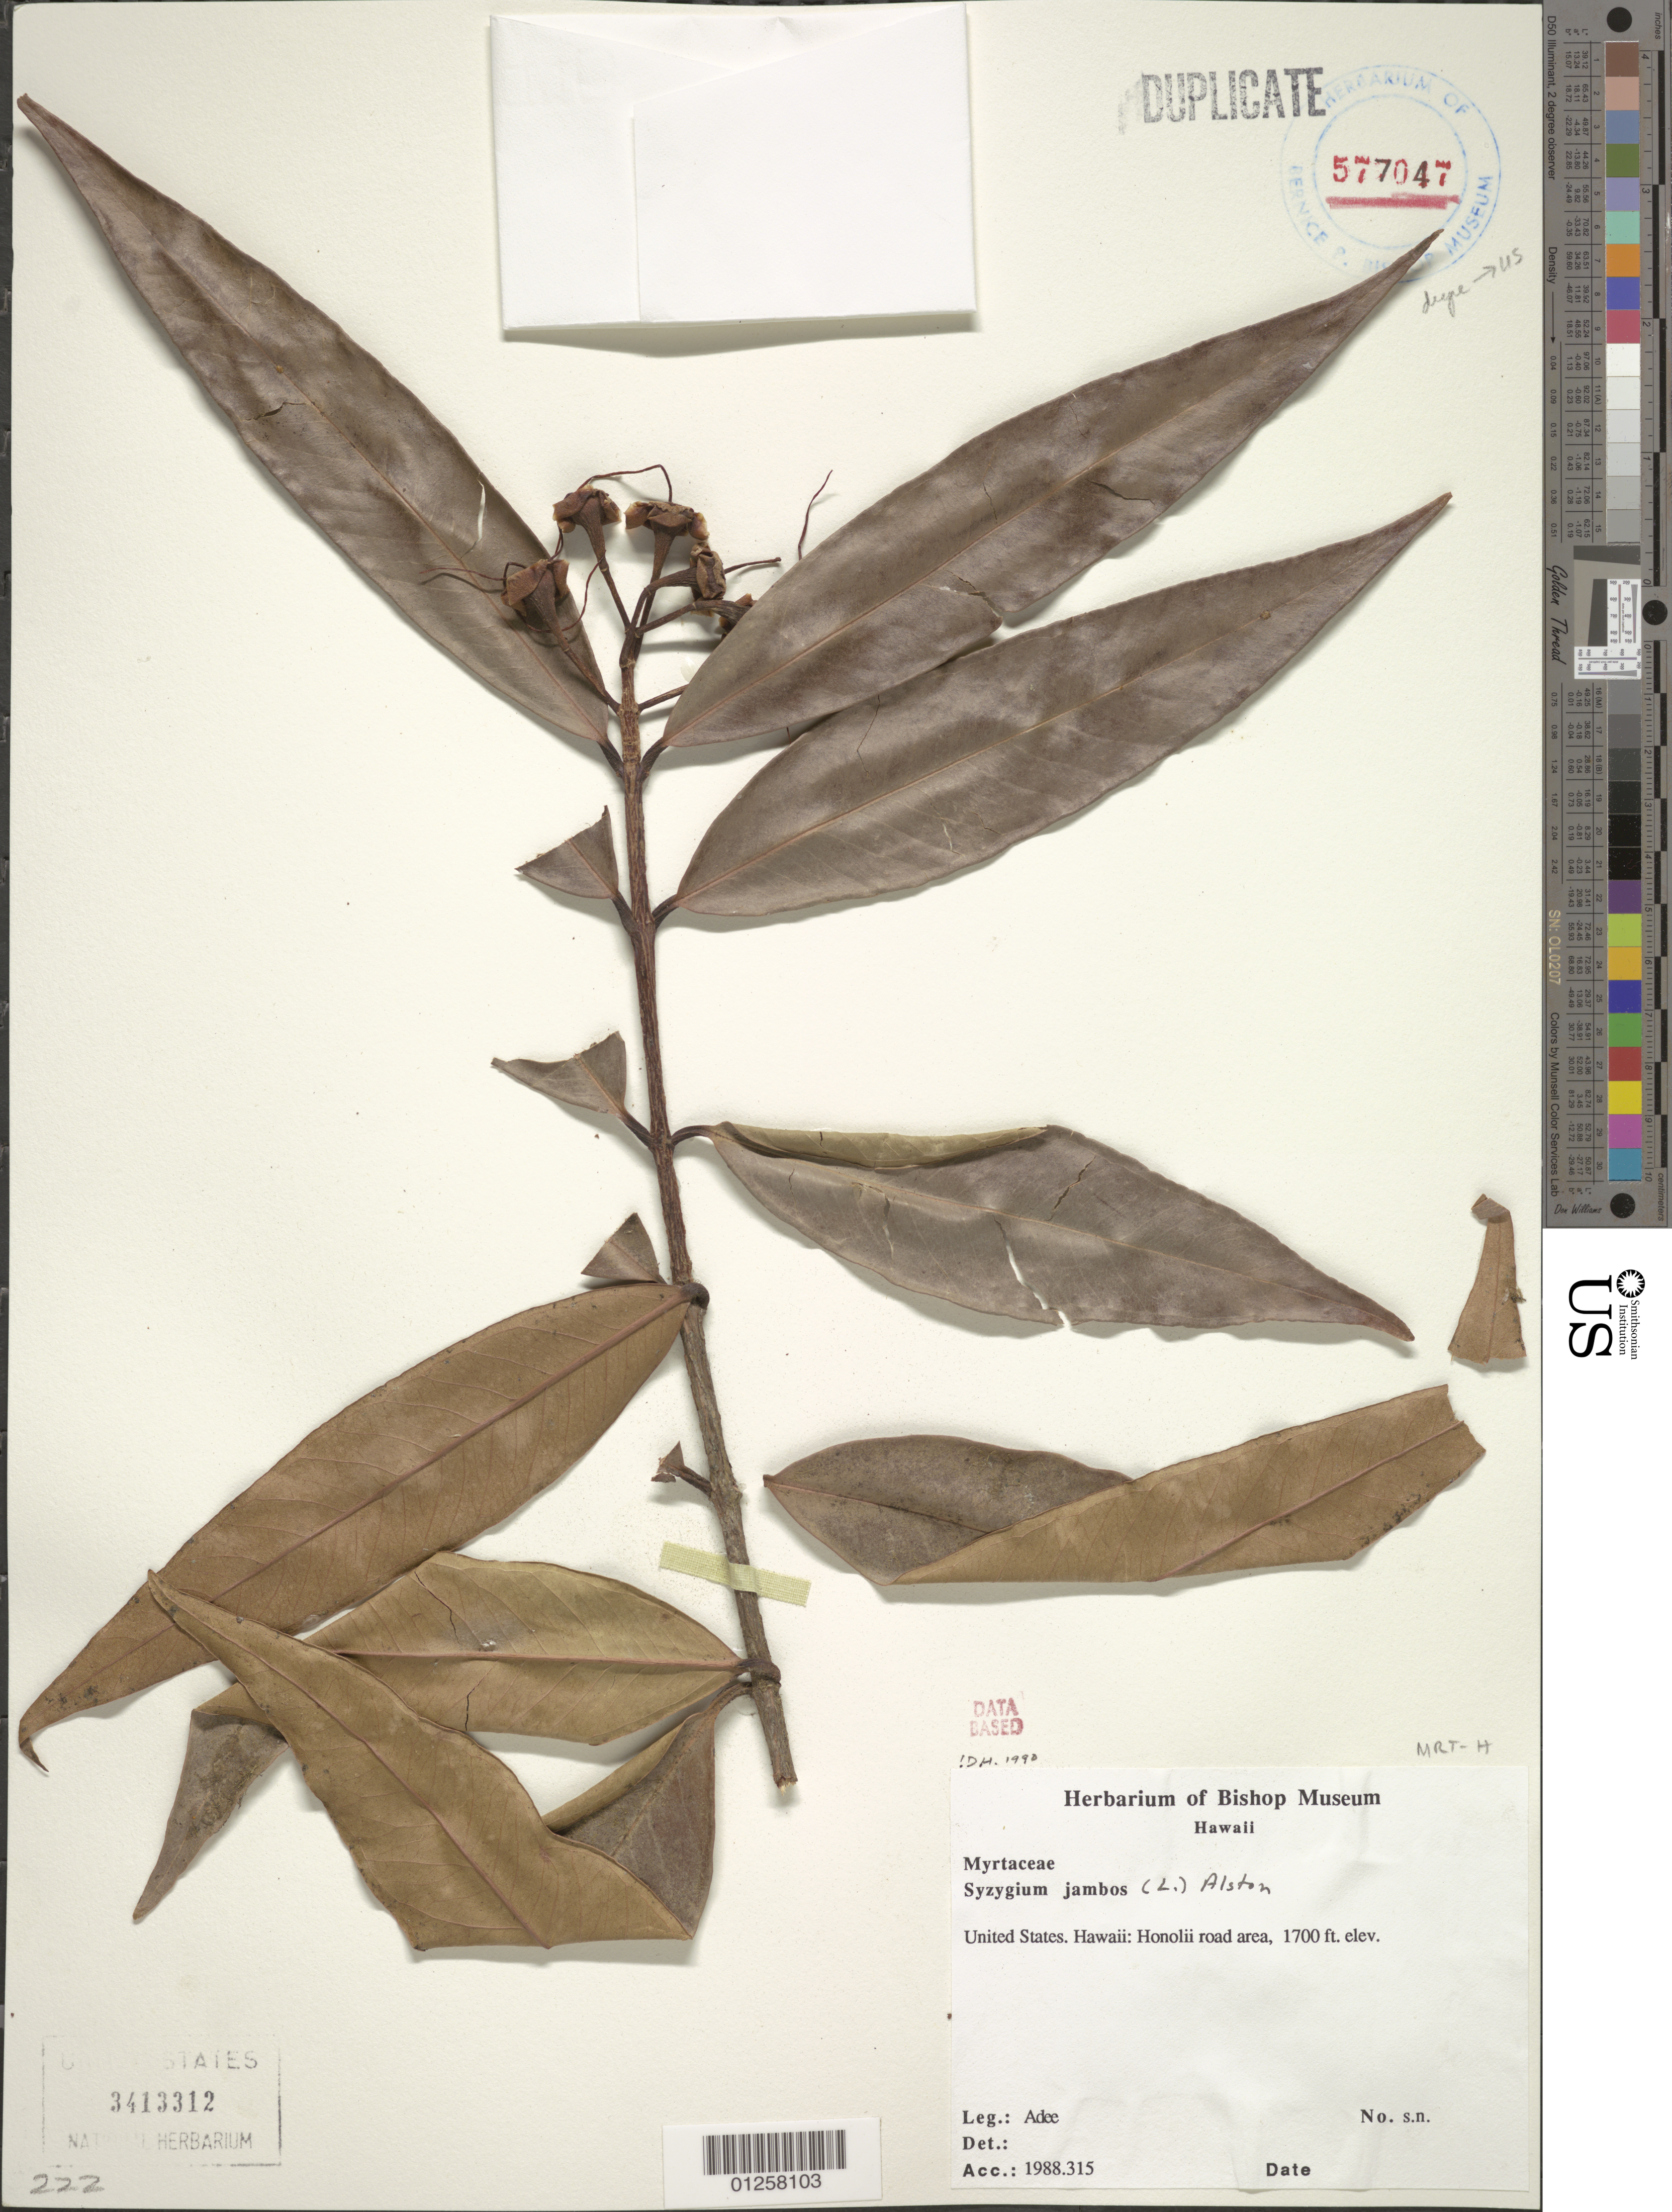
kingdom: Plantae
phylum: Tracheophyta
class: Magnoliopsida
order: Myrtales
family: Myrtaceae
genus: Syzygium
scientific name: Syzygium jambos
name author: (L.) Alston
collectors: -- Adee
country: United States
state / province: Hawaii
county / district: Hawaii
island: Hawaii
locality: Honolii road area.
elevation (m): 518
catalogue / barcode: US 3413312